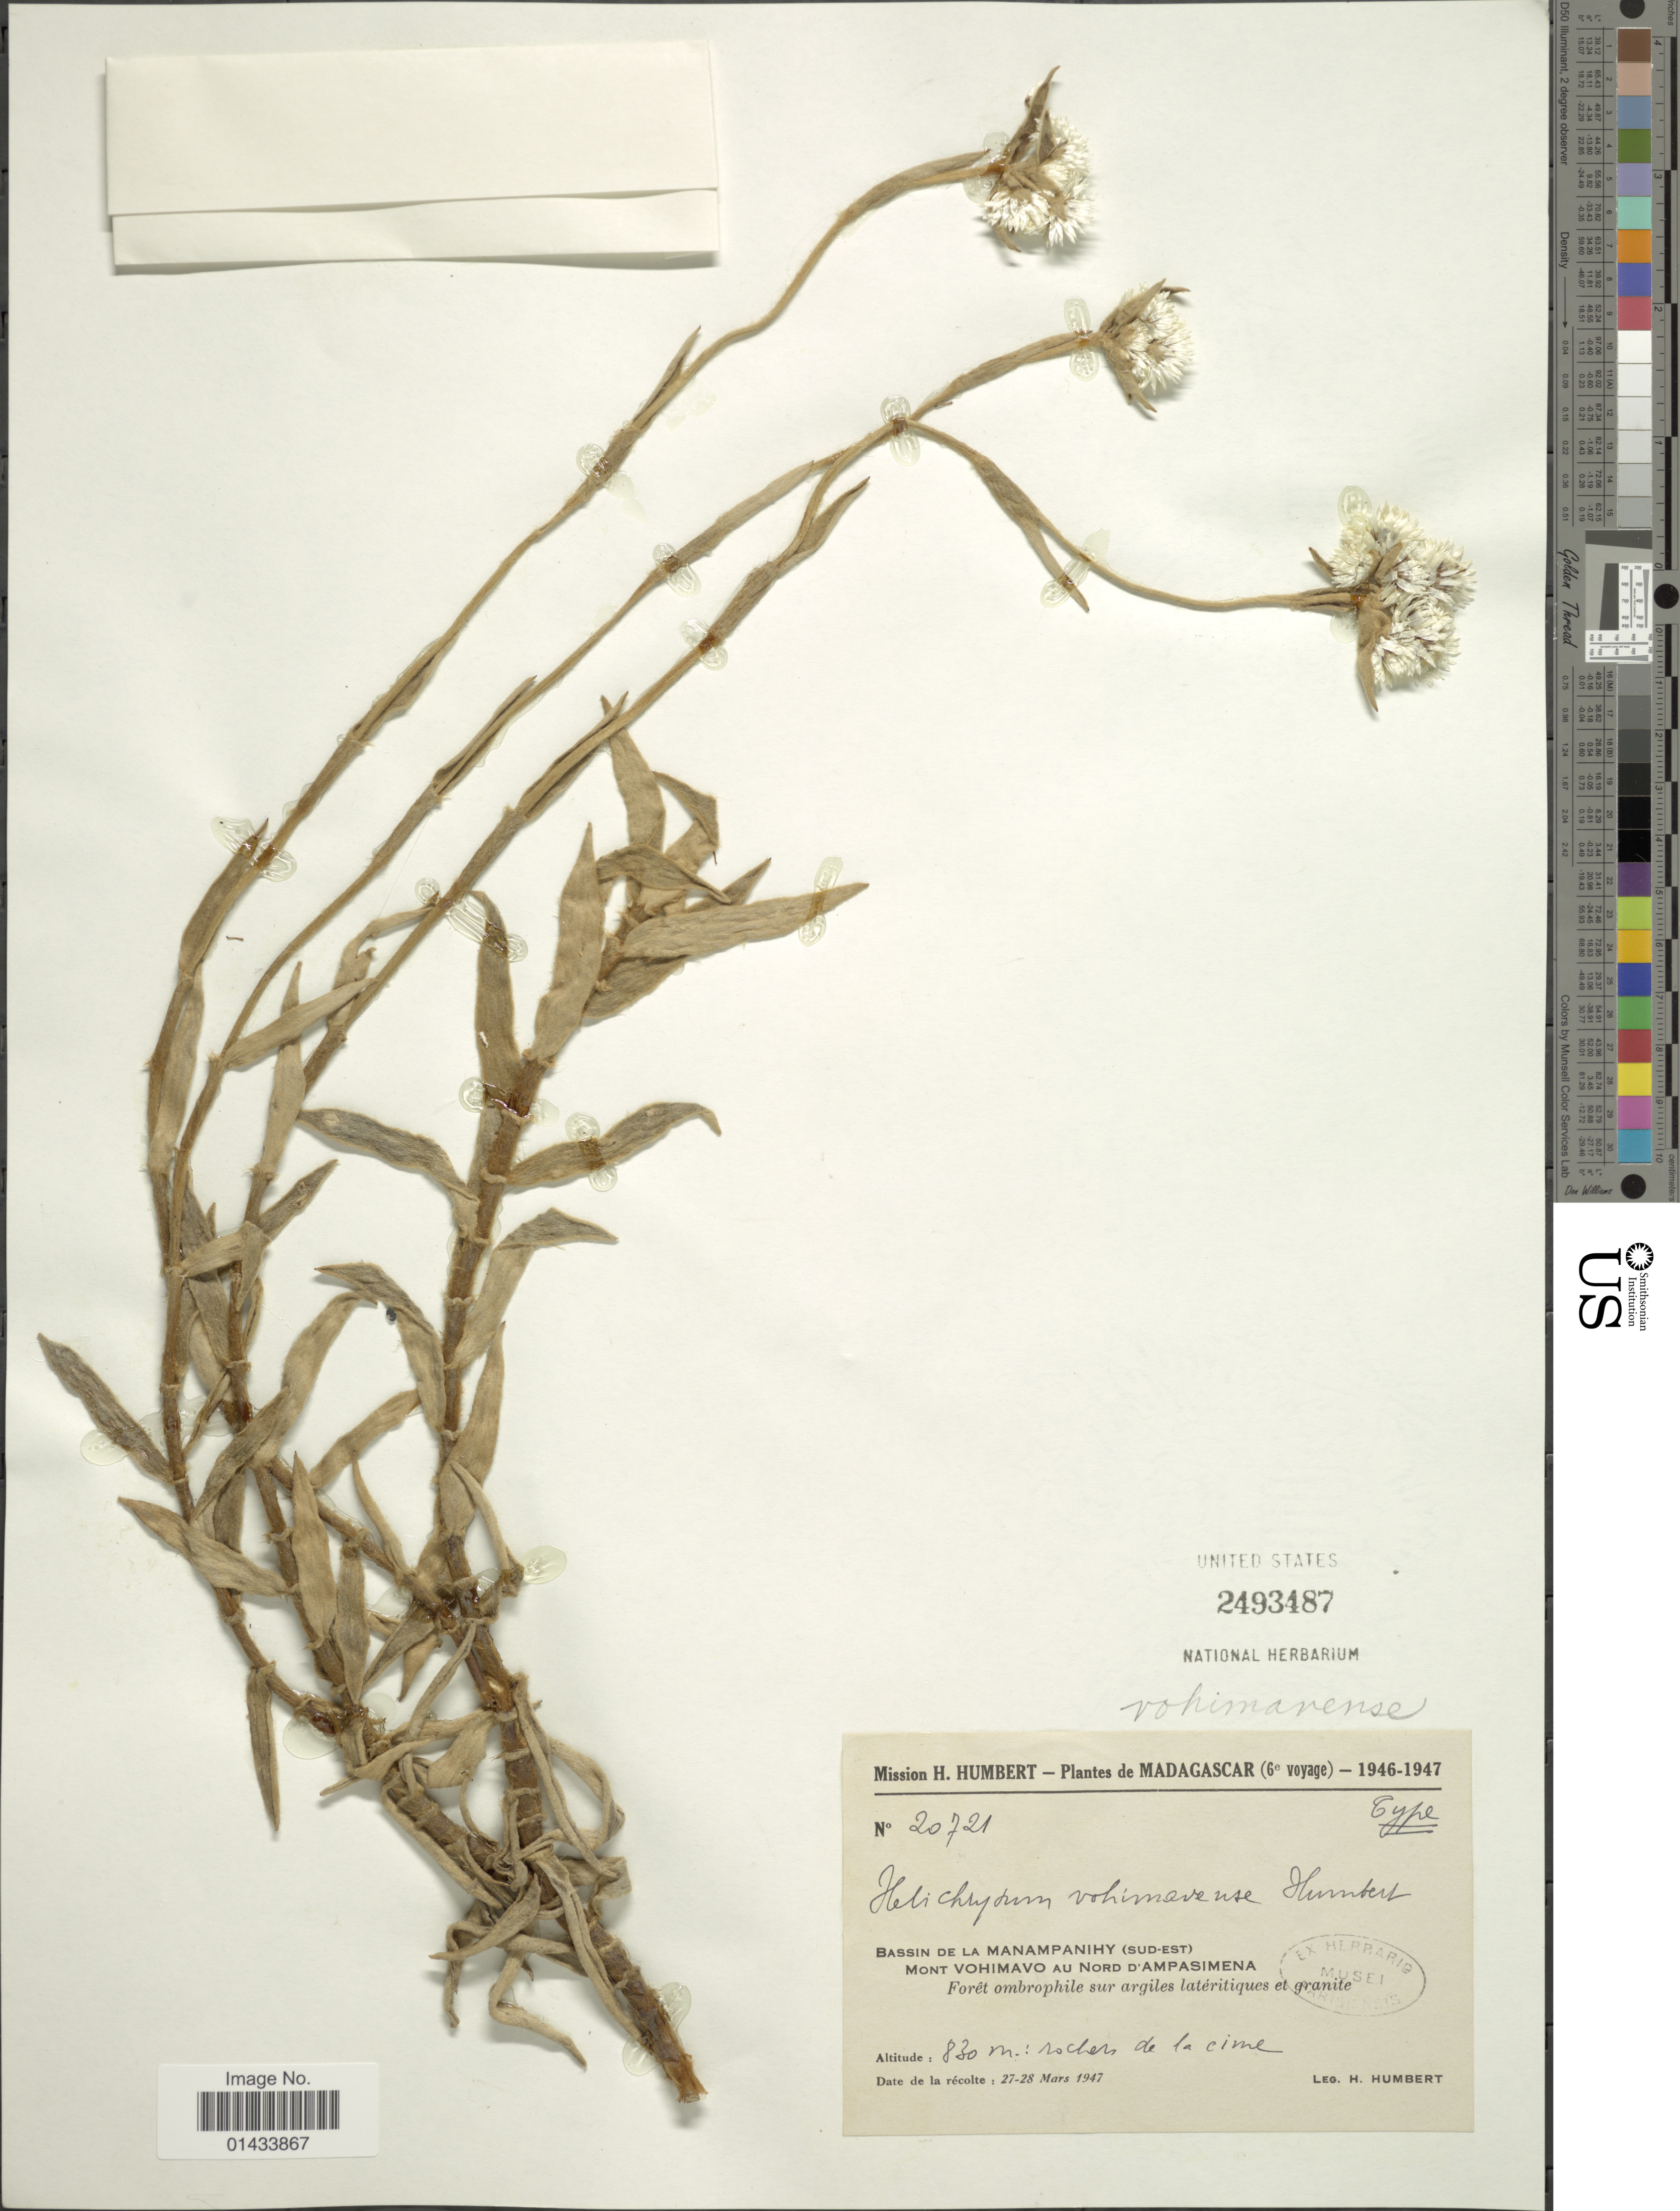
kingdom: Plantae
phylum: Tracheophyta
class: Magnoliopsida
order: Asterales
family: Asteraceae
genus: Helichrysum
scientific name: Helichrysum vohimavense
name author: Humbert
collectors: H. Humbert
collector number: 20721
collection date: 1947-03-27/1947-03-28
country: Madagascar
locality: Bassin de la Manampanihy (Sud-Est), Mont Vohimavo au Nord d' Ampasimena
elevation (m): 830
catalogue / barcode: US 2493487